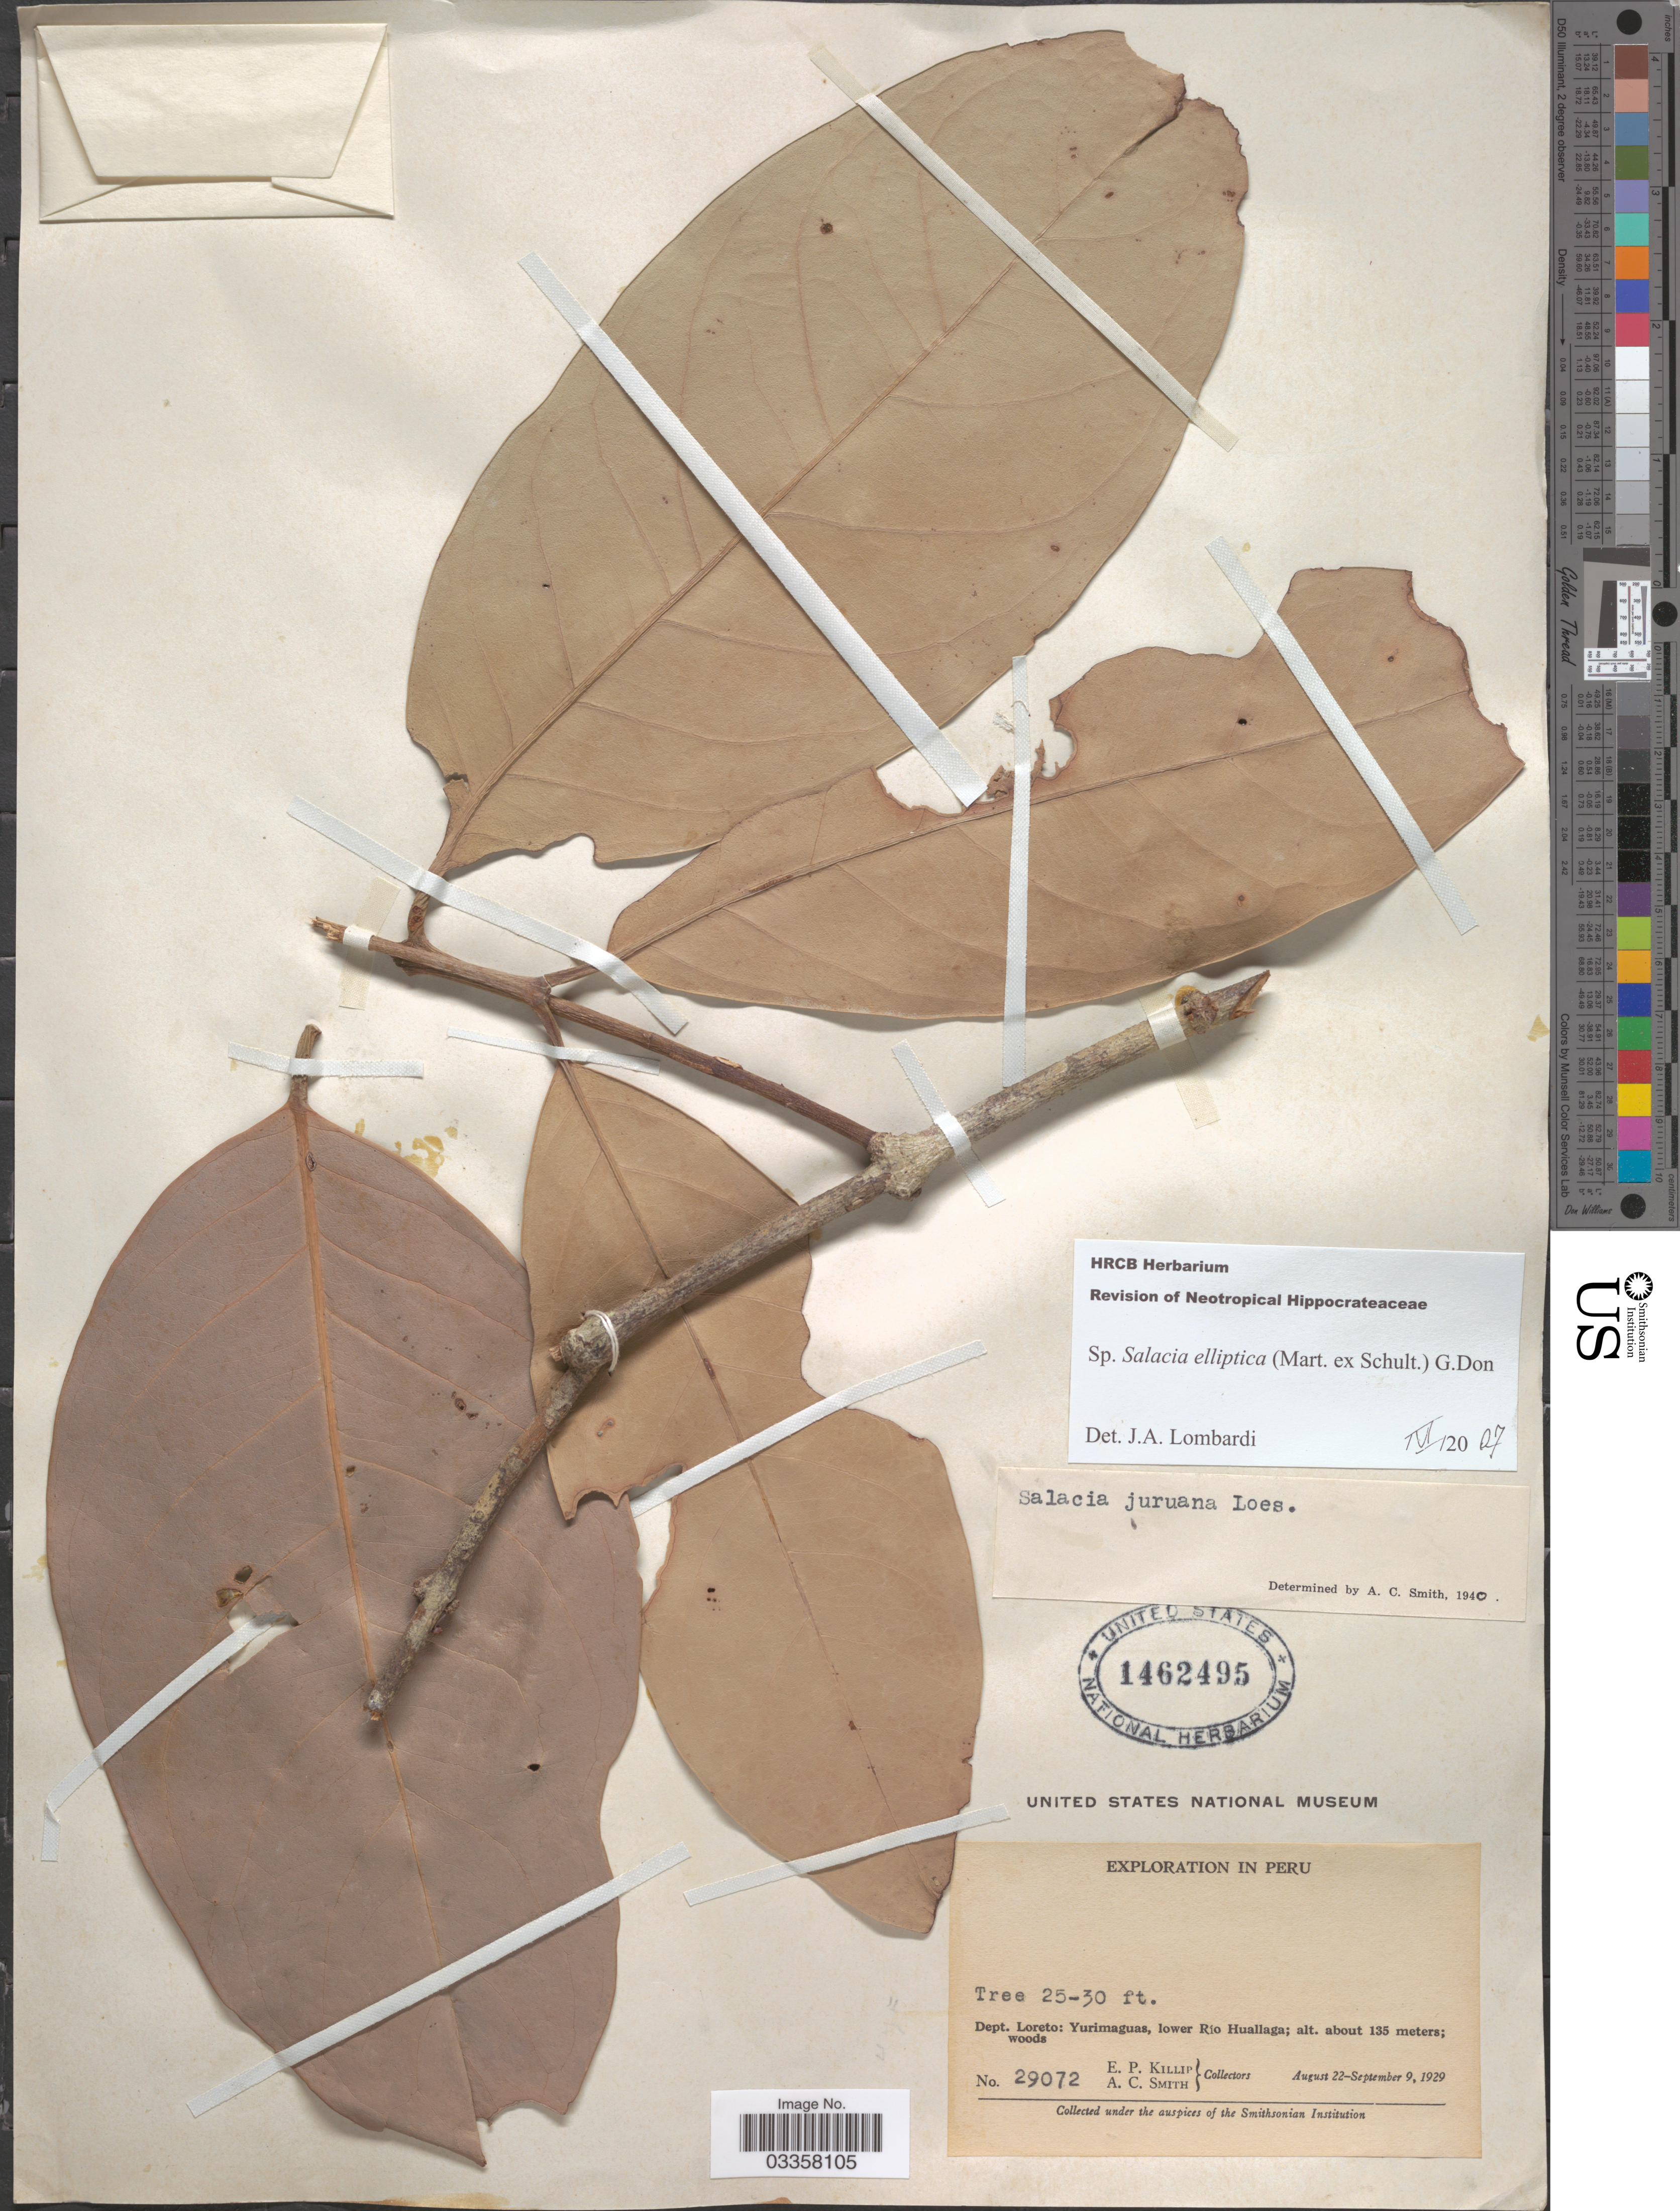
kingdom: Plantae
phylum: Tracheophyta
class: Magnoliopsida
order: Celastrales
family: Celastraceae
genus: Salacia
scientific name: Salacia elliptica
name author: (Mart. ex Schult.) G. Don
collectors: E. P. Killip & A. C. Smith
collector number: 29072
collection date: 1929-08-22/1929-09-09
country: Peru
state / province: Loreto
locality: Dept. Loreto: Yurimaguas, lower Río Huallaga.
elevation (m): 135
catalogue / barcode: US 1462495